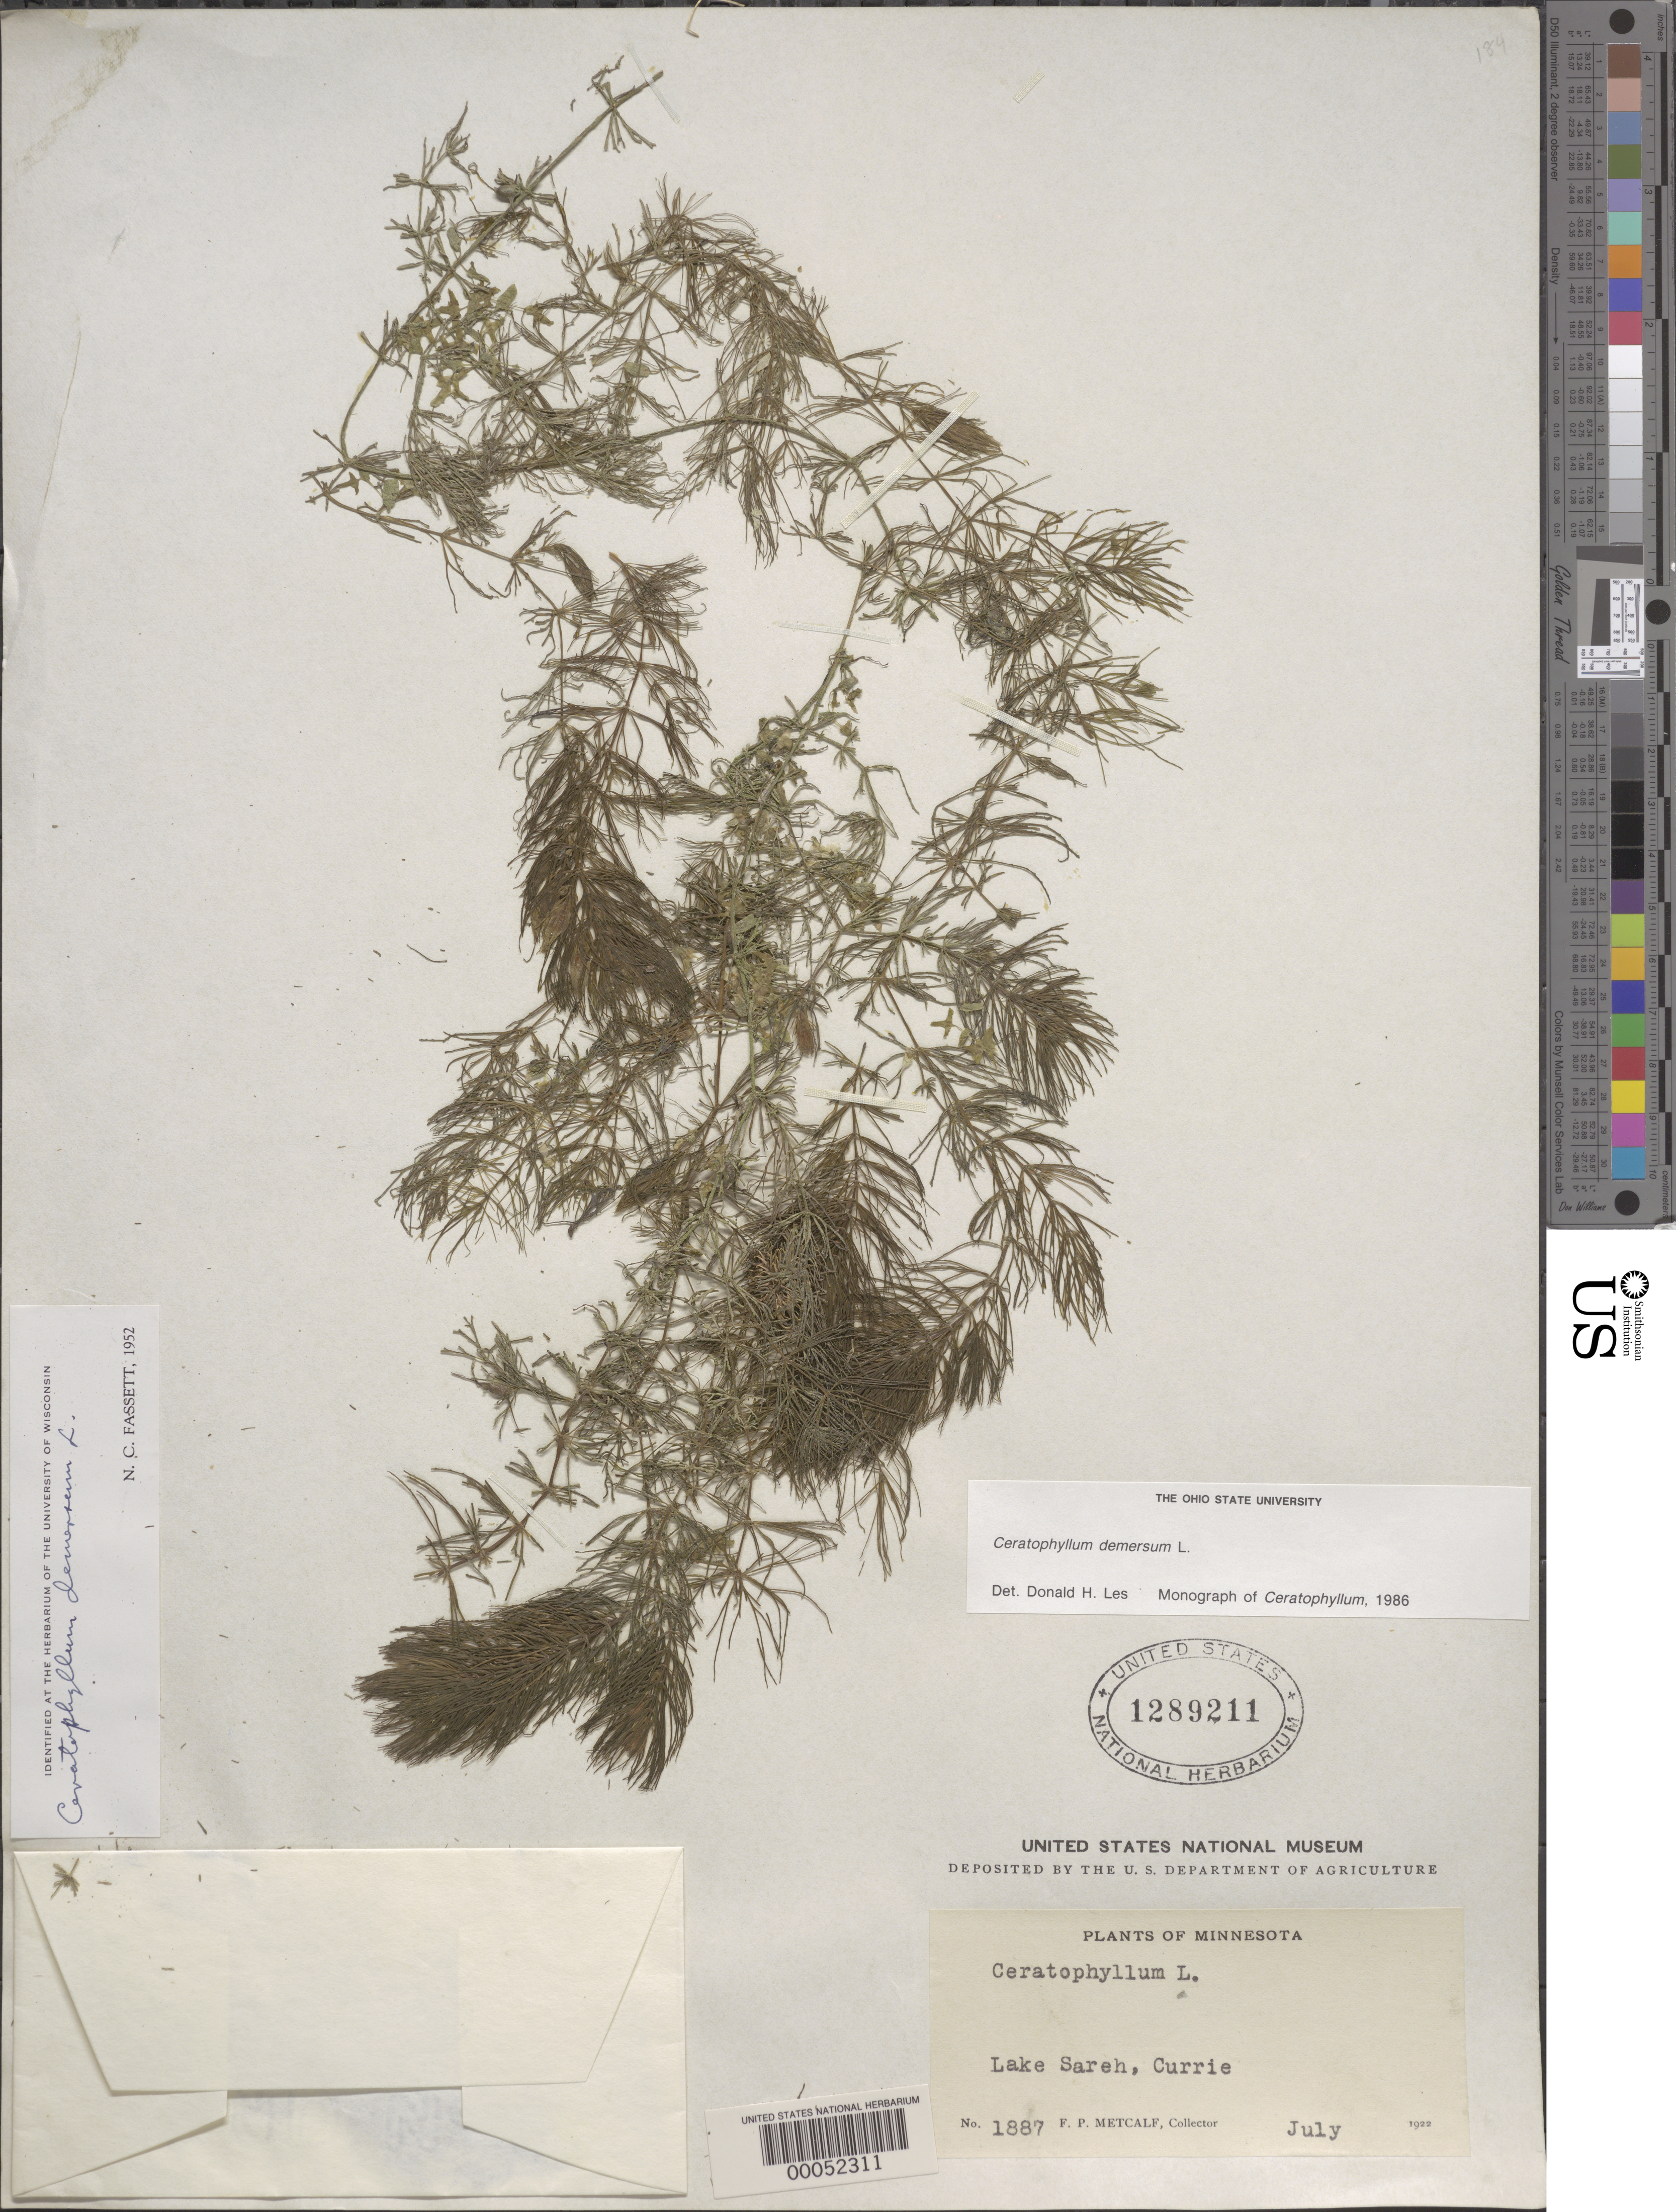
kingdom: Plantae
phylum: Tracheophyta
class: Magnoliopsida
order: Ceratophyllales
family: Ceratophyllaceae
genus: Ceratophyllum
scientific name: Ceratophyllum demersum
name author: L.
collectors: F. P. Metcalf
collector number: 1887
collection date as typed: Jul 1922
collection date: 1922-07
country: United States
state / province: Minnesota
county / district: Currie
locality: Lake sareh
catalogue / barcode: US 1289211